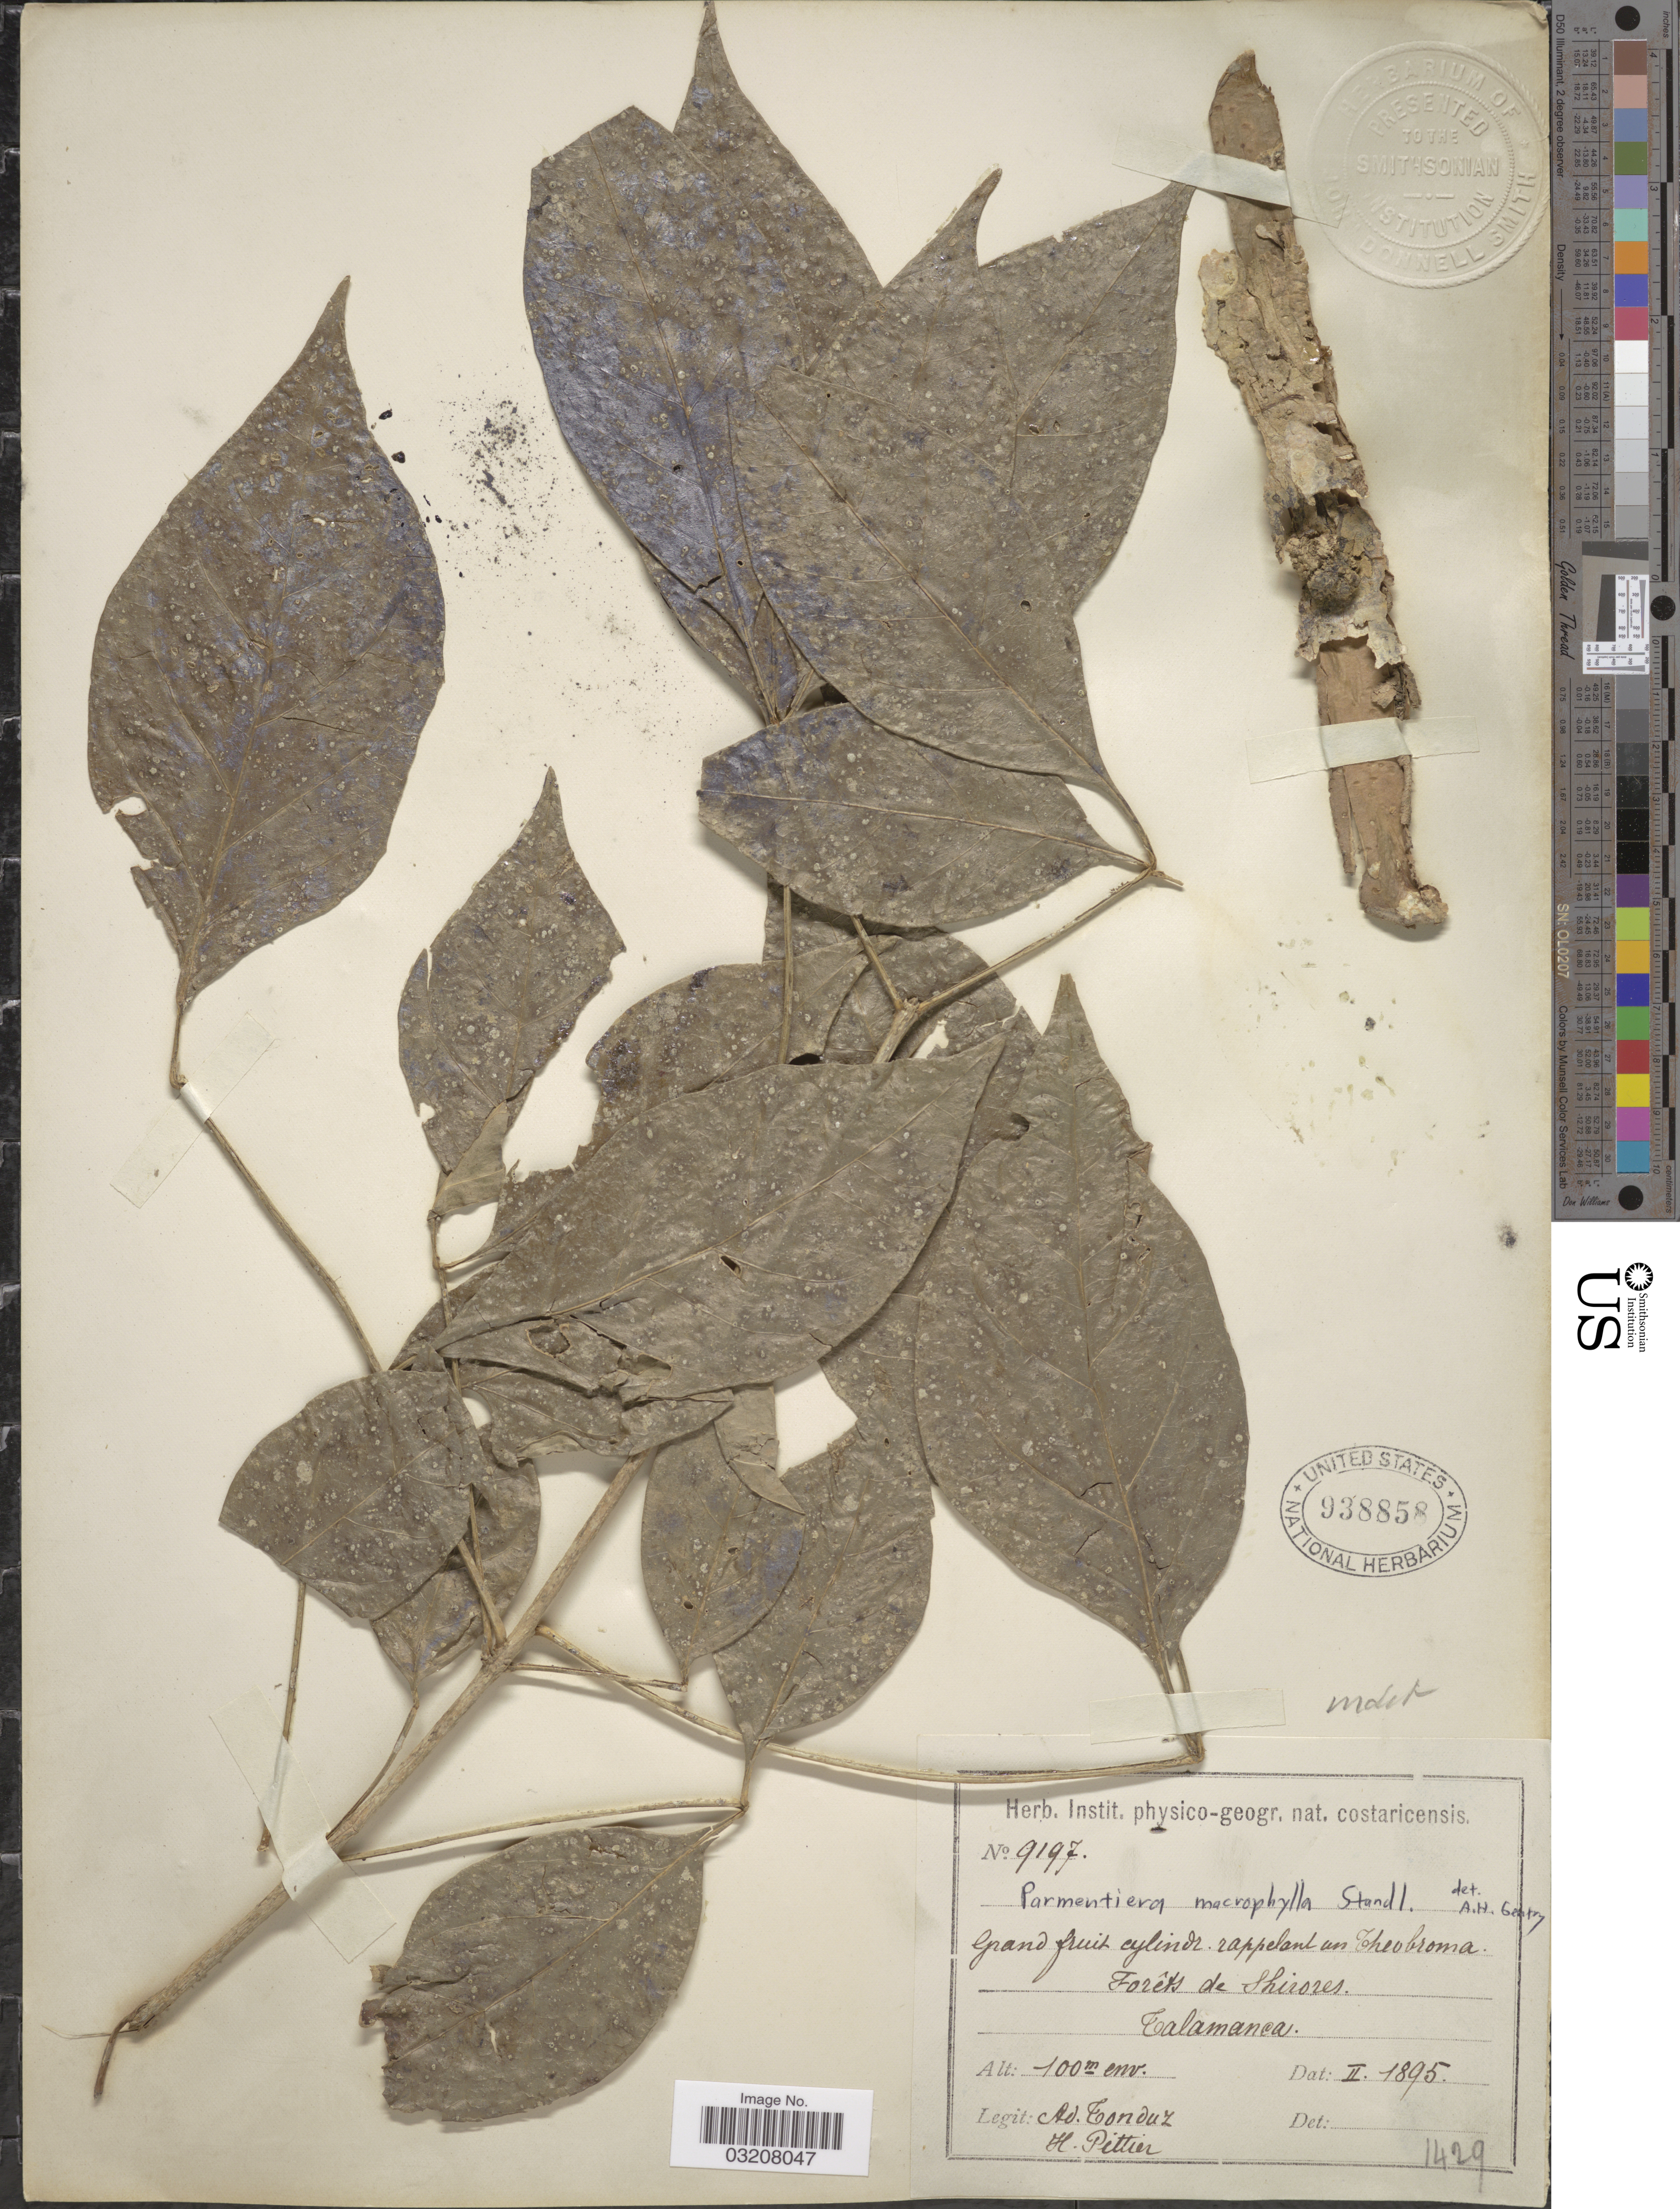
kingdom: Plantae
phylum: Tracheophyta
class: Magnoliopsida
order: Lamiales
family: Bignoniaceae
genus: Parmentiera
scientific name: Parmentiera macrophylla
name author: Standl.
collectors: A. Tonduz & H. F. Pittier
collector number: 9197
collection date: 1895-02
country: Costa Rica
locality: Forêts de Shirores. Calamanca.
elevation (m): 100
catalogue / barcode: US 938858